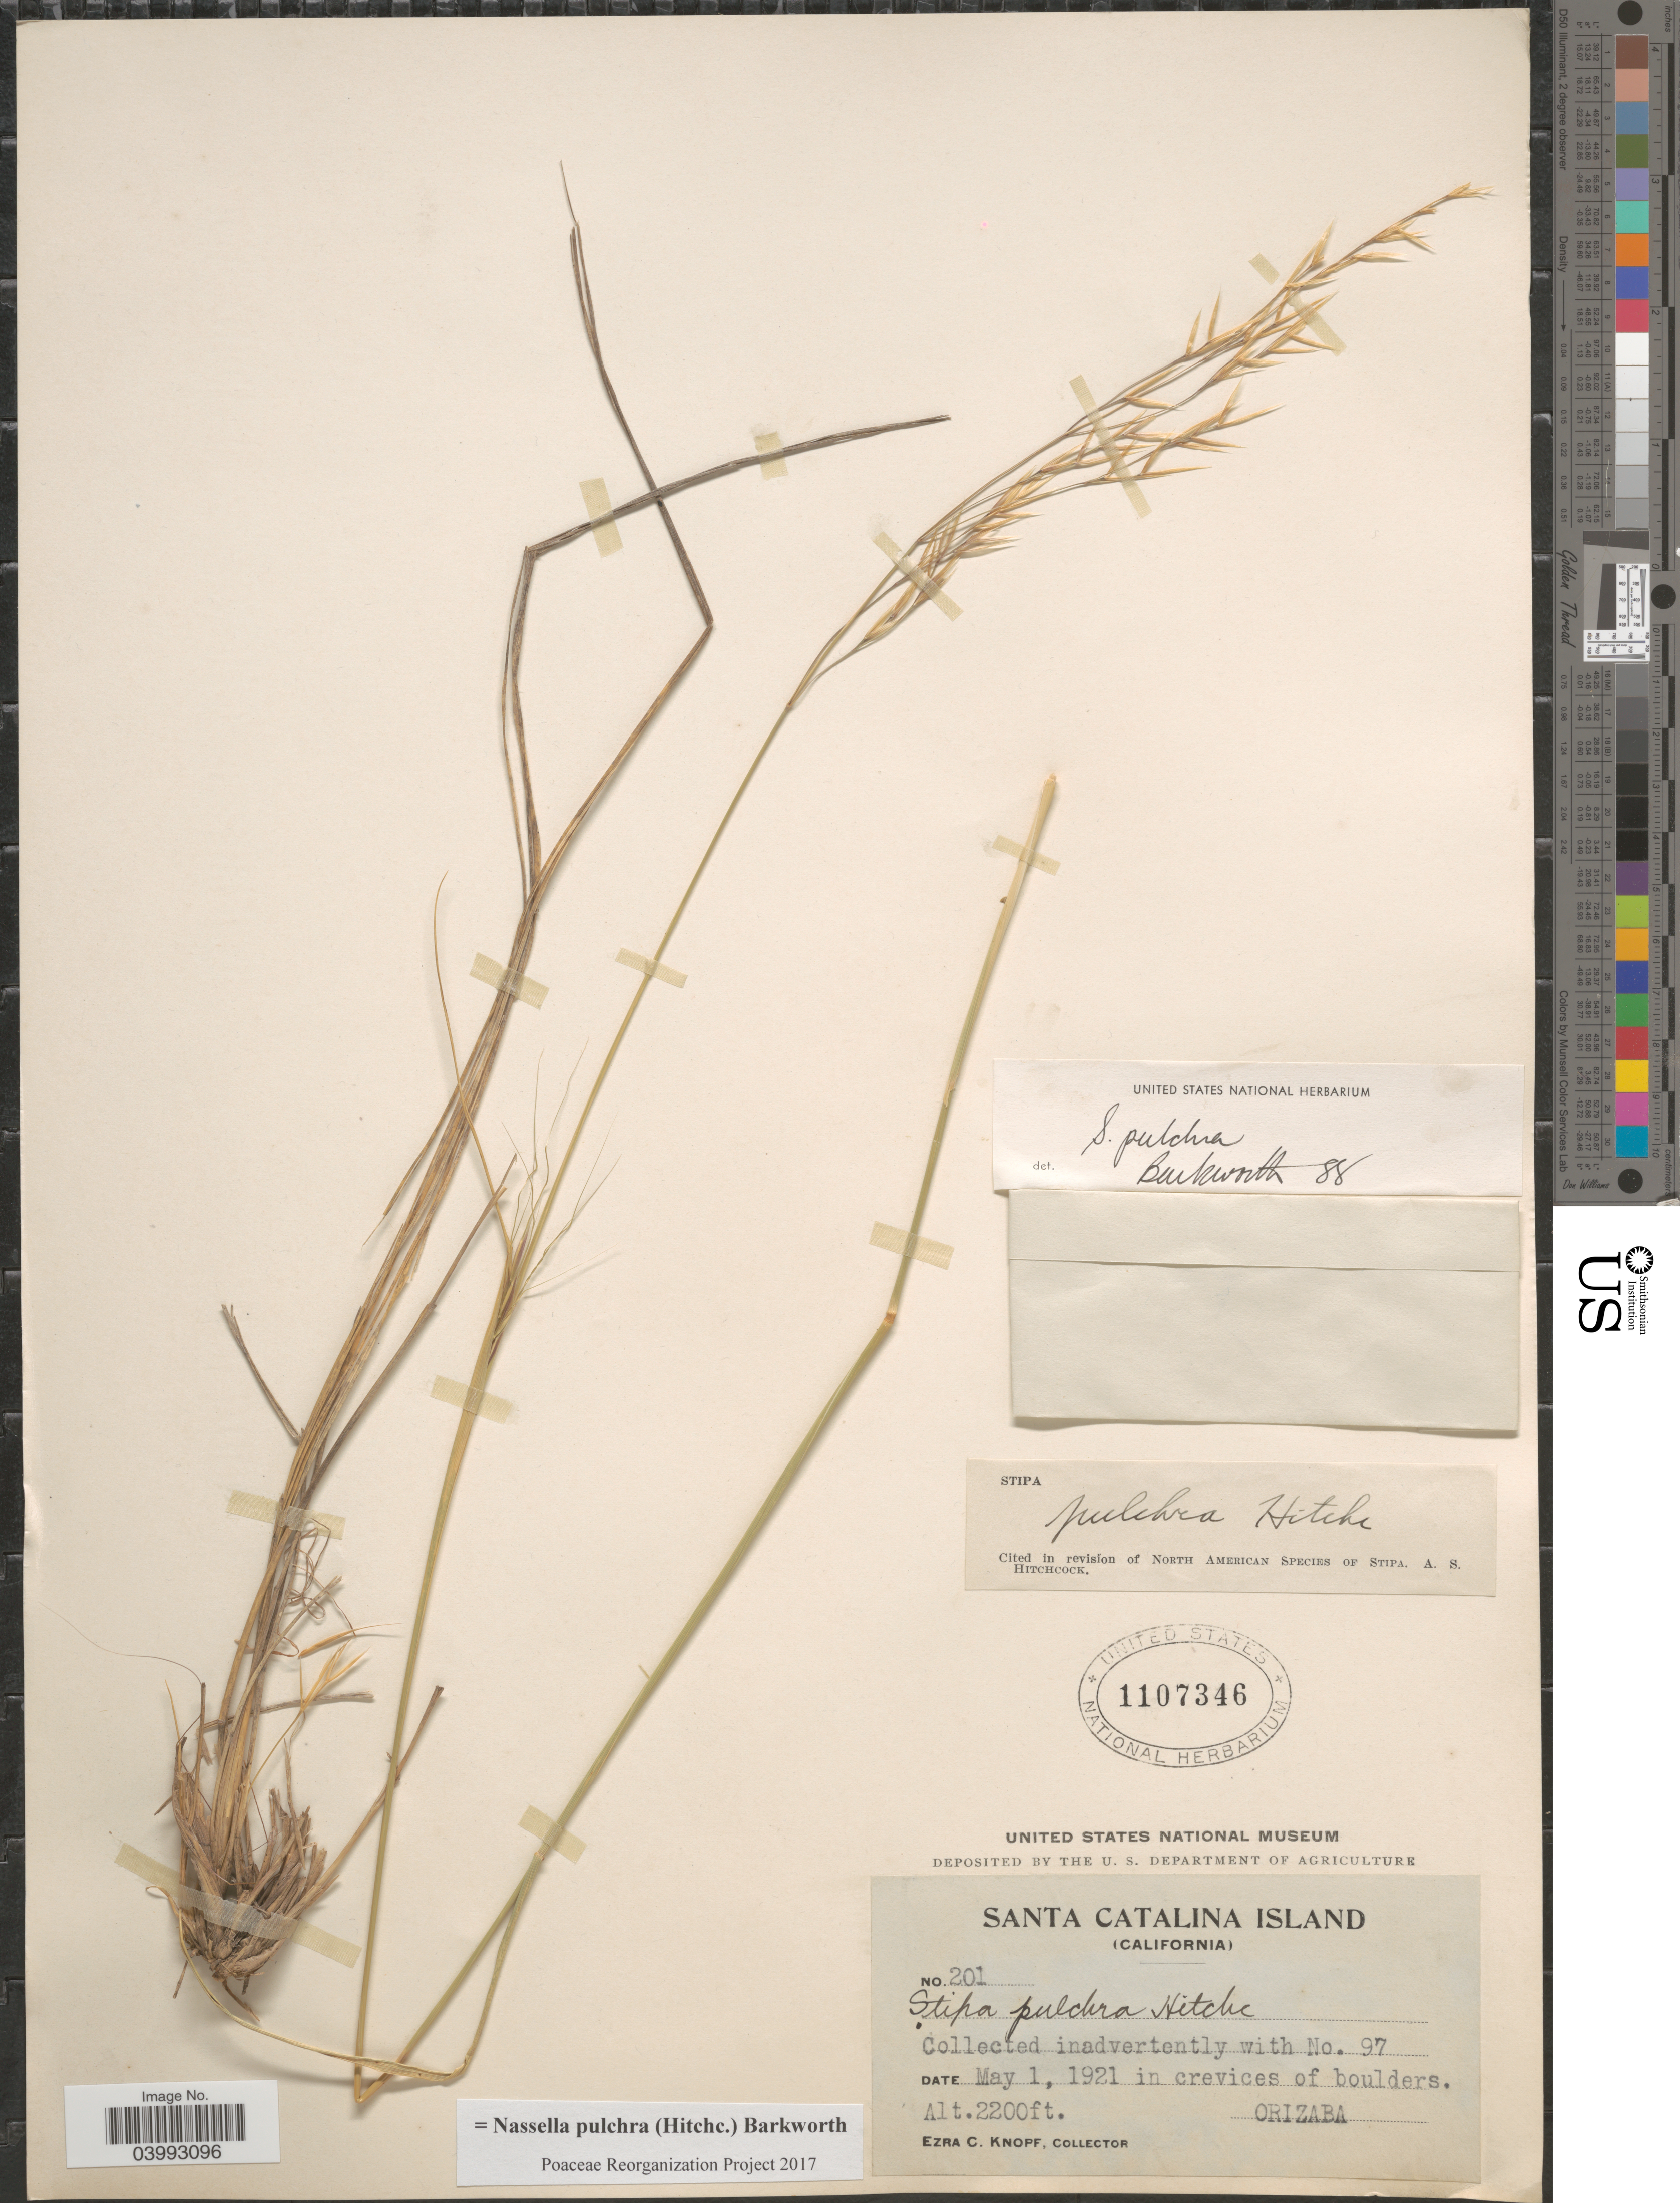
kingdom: Plantae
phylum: Tracheophyta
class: Liliopsida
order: Poales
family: Poaceae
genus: Nassella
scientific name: Nassella pulchra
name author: (Hitchc.) Barkworth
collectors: E. Knopf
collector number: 201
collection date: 1921-05-01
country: United States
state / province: California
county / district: Los Angeles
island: Santa Catalina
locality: Santa Catalina Island. Orizaba.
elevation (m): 671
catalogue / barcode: US 1107346